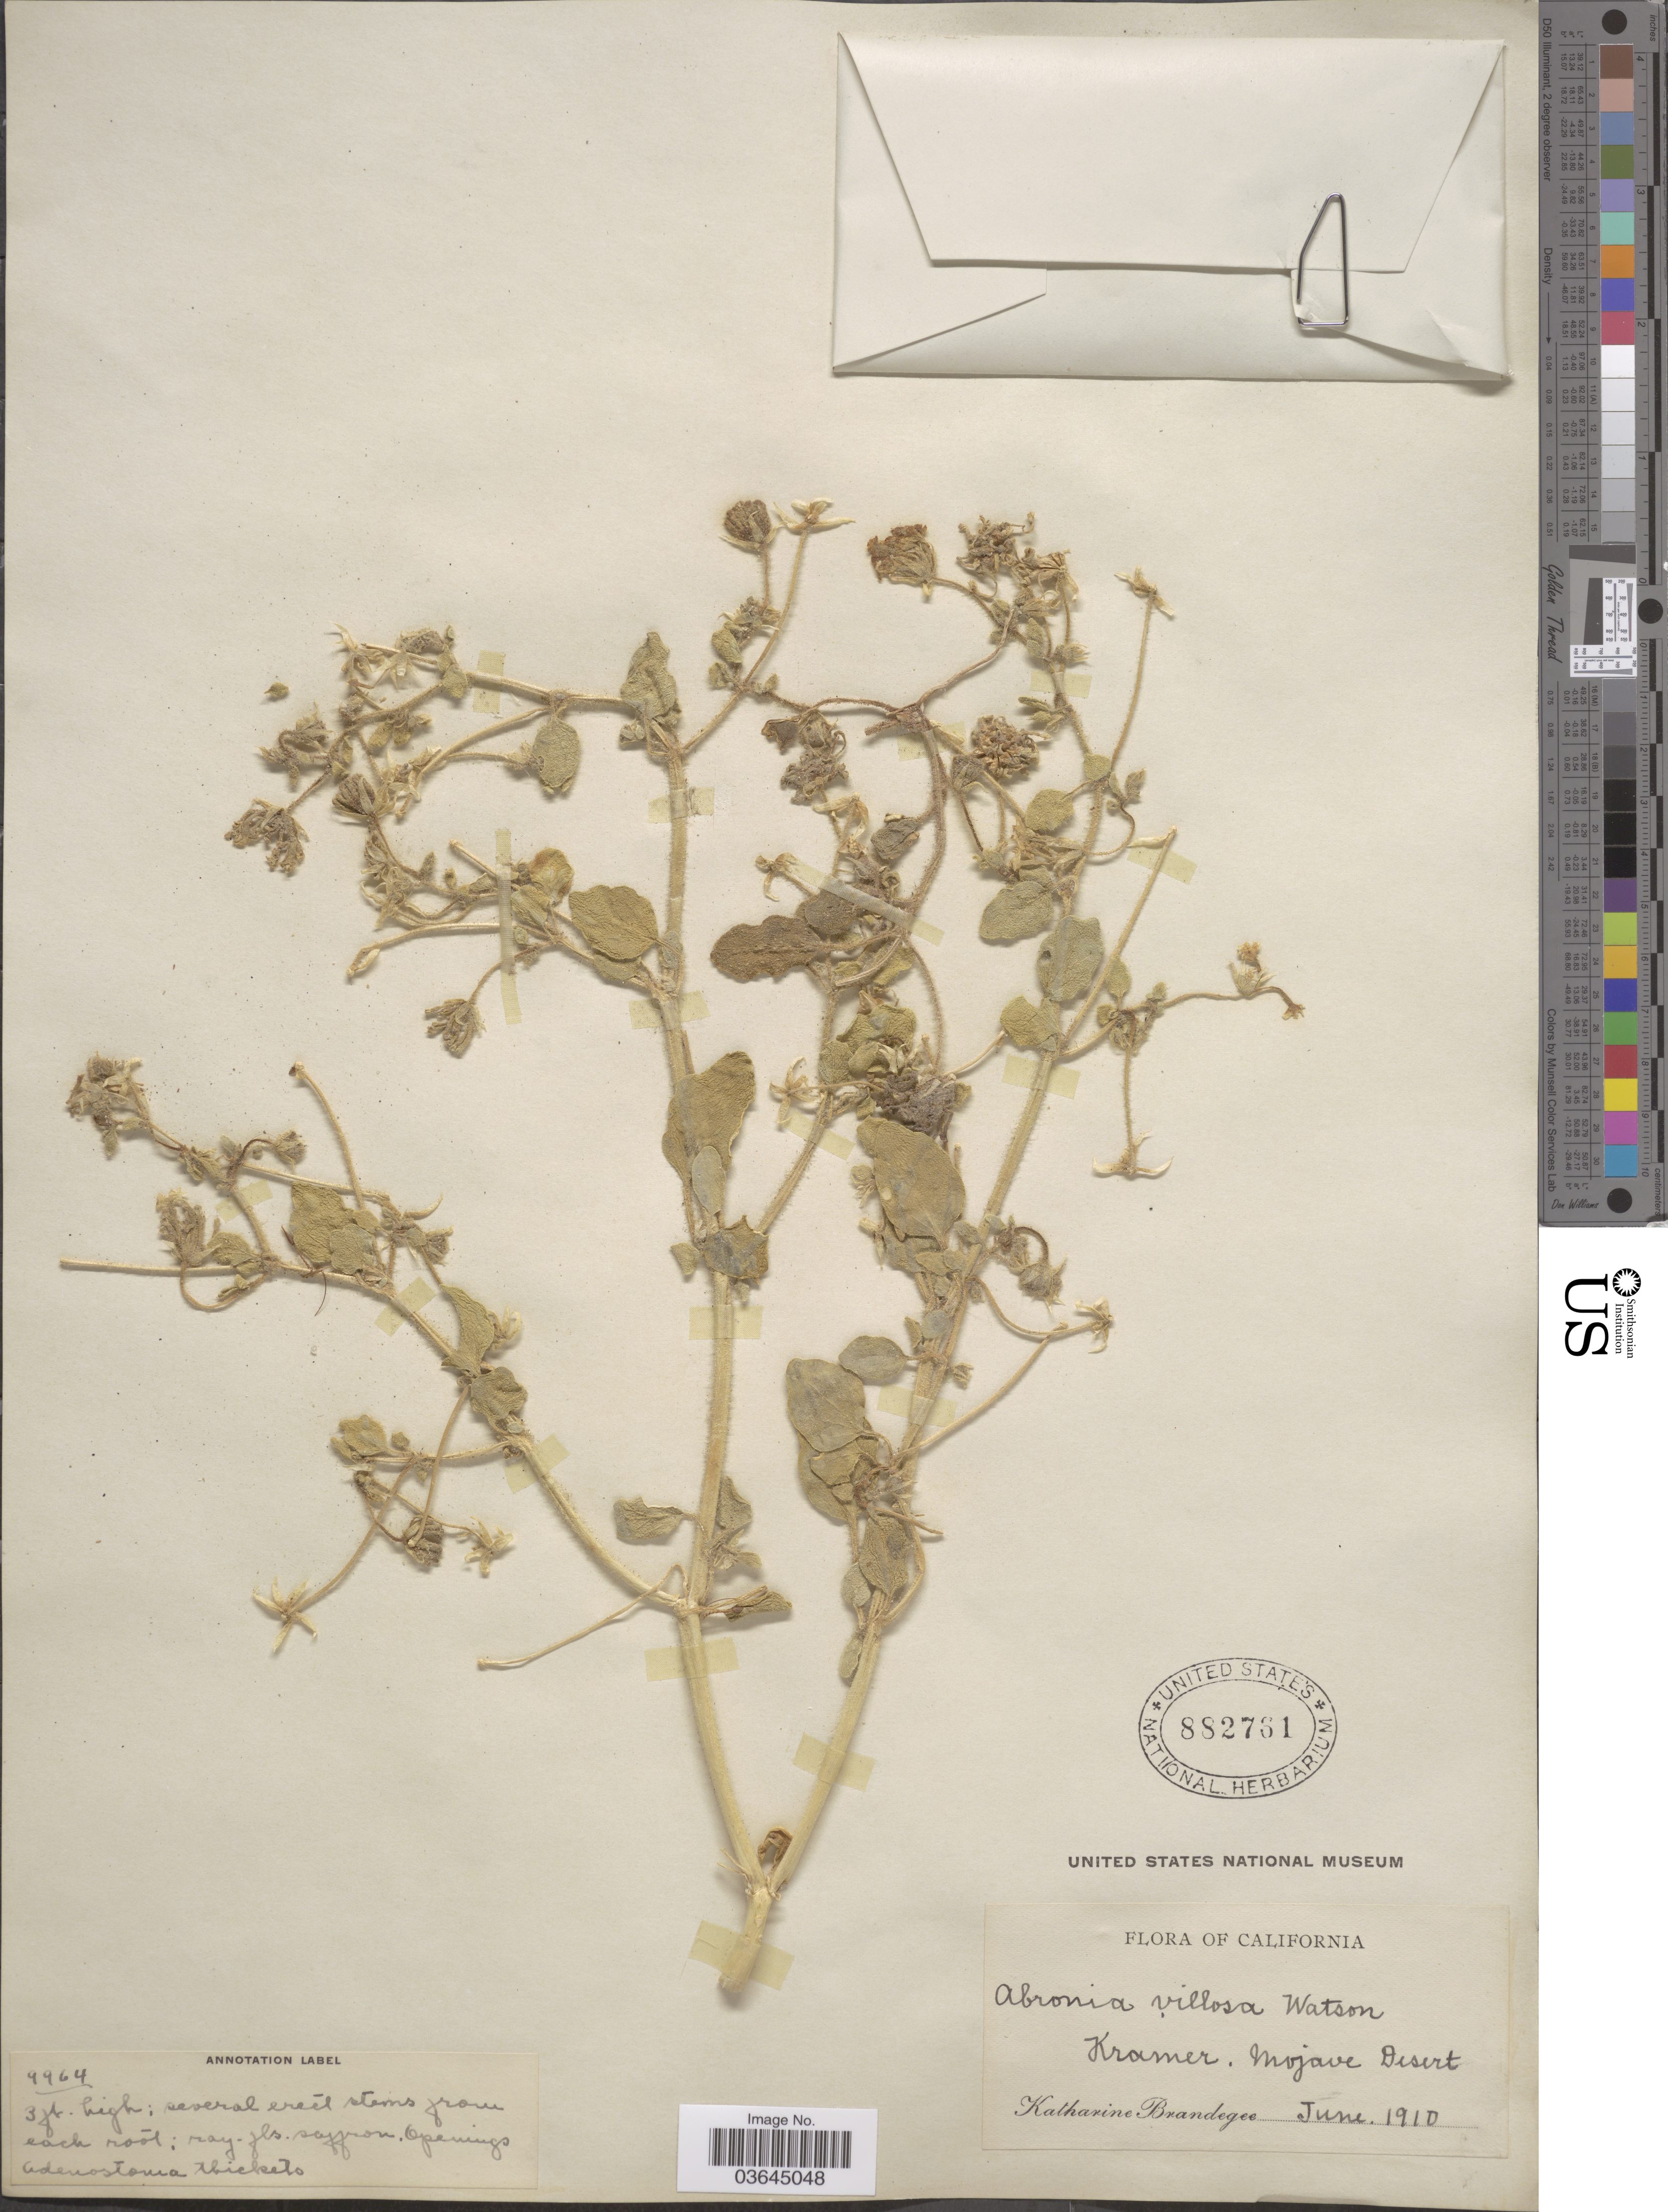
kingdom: Plantae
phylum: Tracheophyta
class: Magnoliopsida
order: Caryophyllales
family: Nyctaginaceae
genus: Abronia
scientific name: Abronia villosa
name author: S. Watson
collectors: M. K. Brandegee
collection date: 1910-06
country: United States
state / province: California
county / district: San Bernardino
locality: Kramer, Mojave Desert.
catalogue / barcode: US 882761